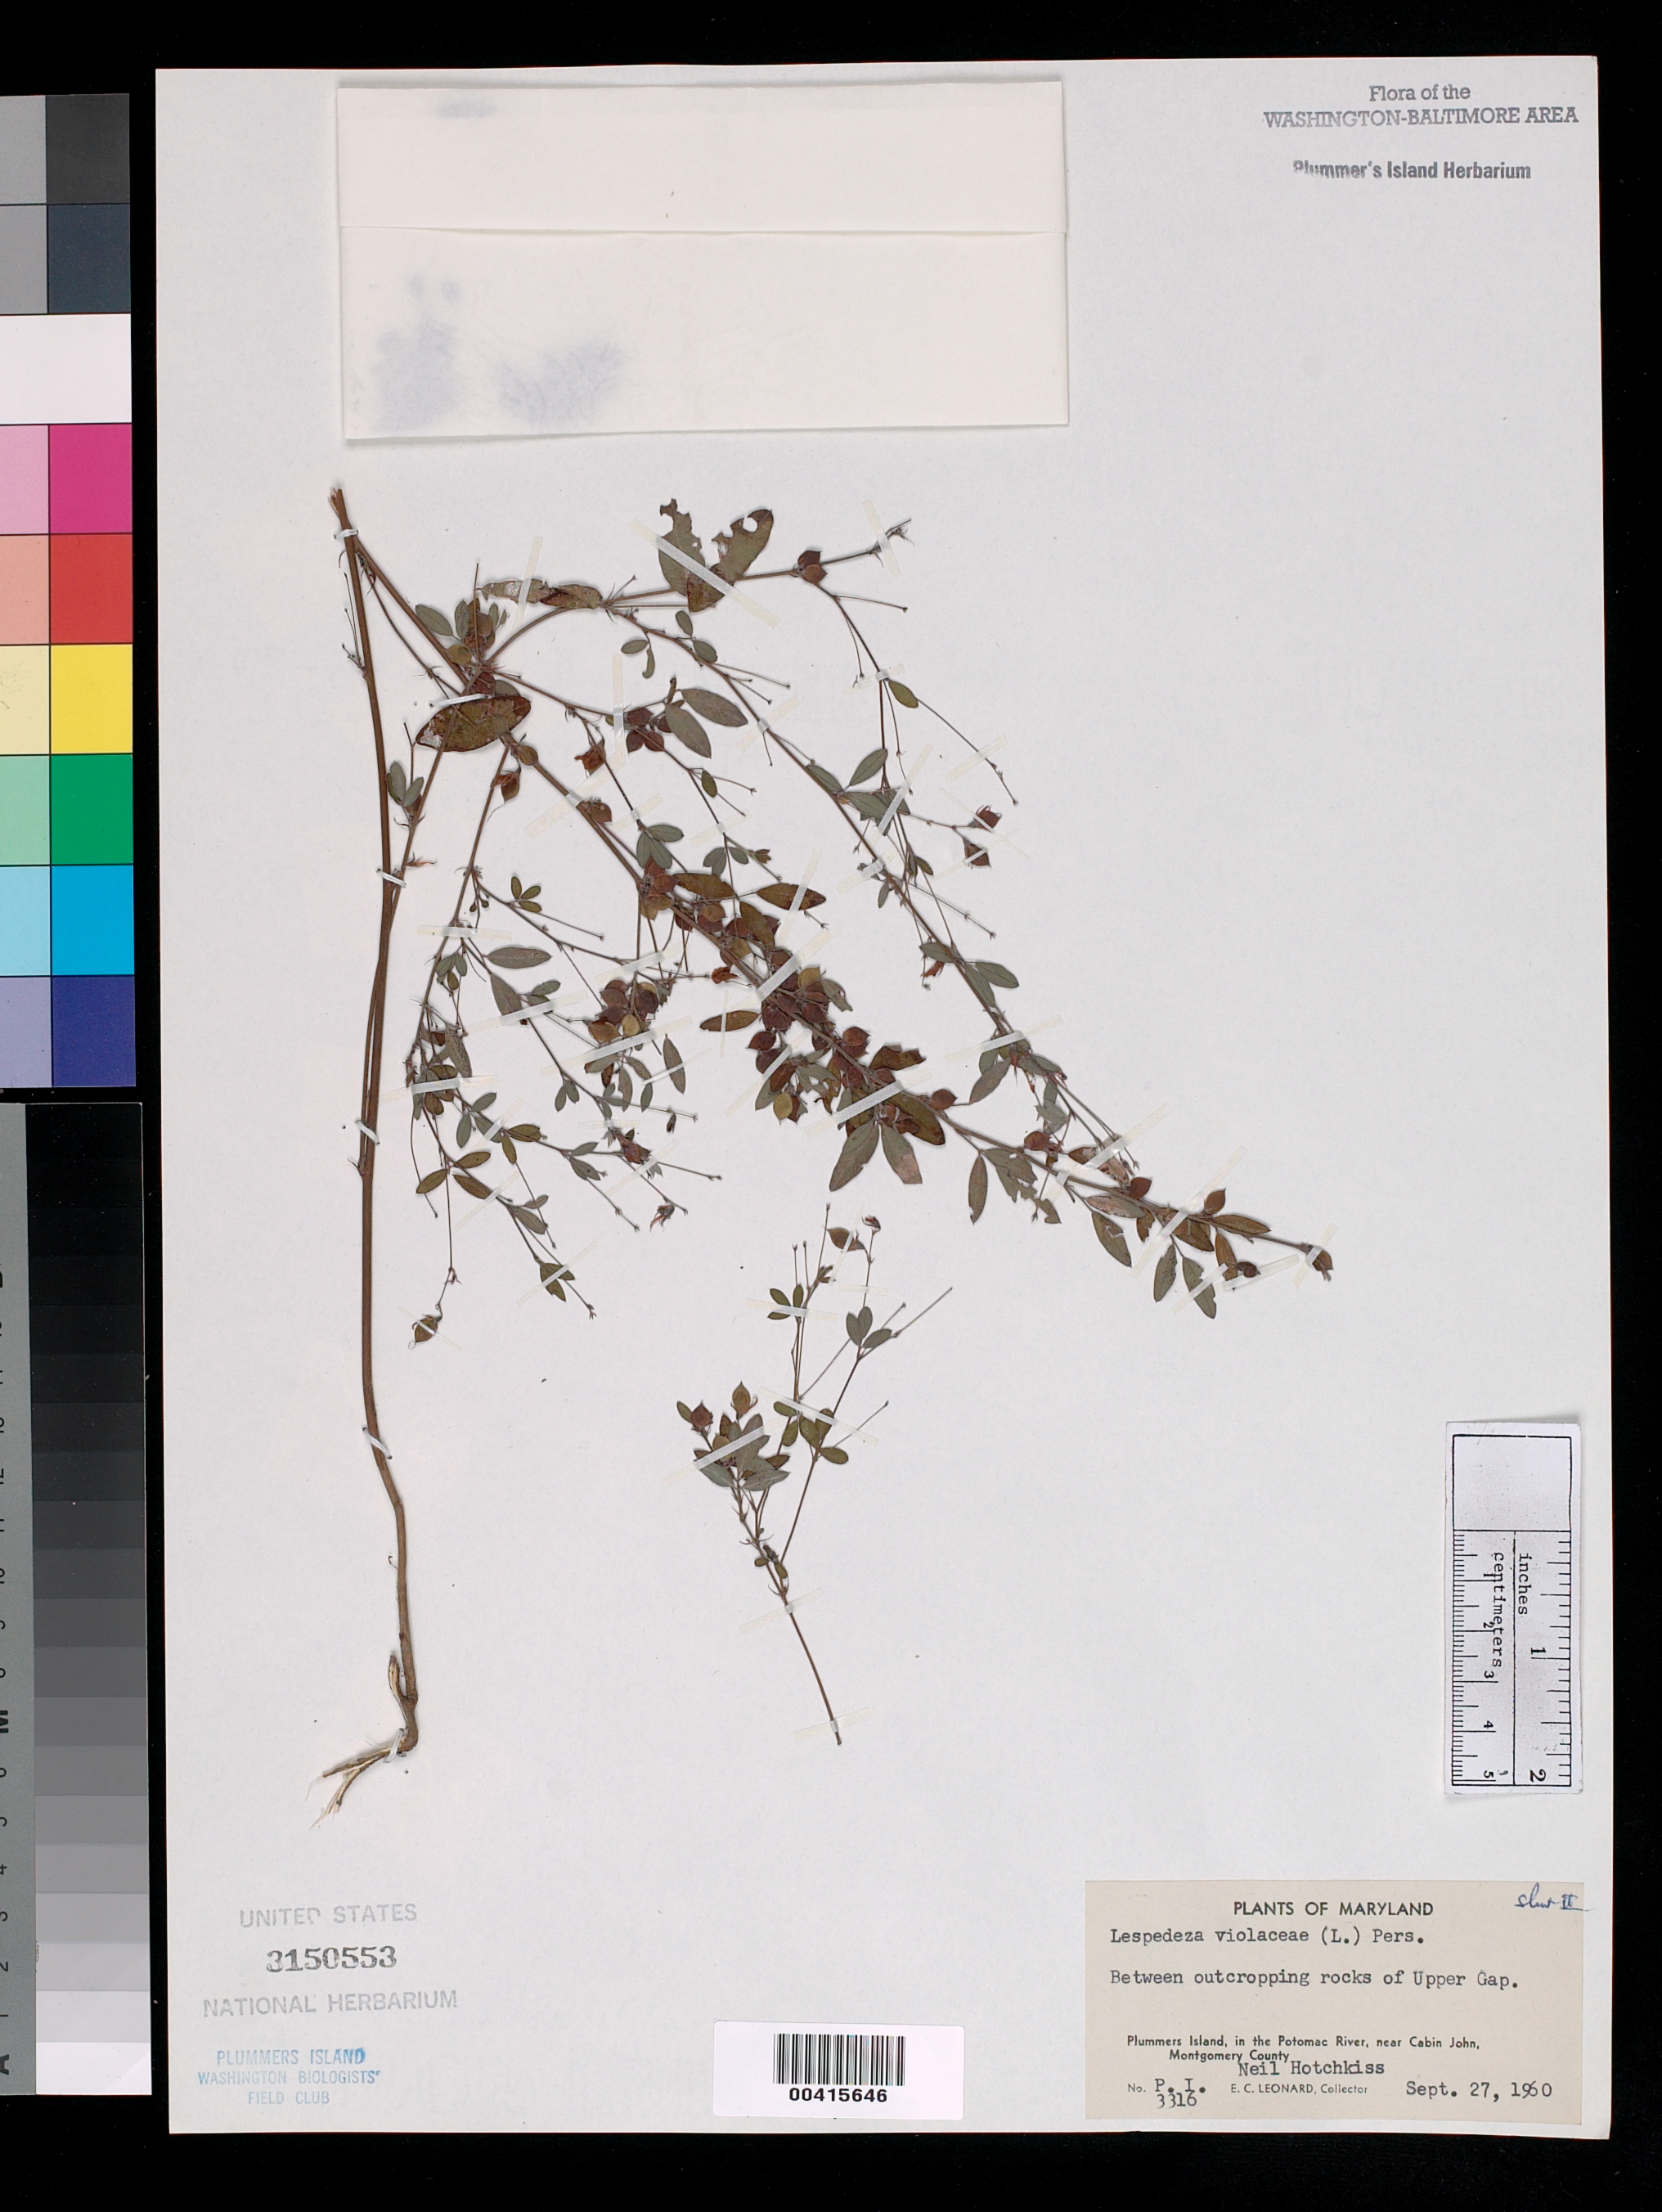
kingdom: Plantae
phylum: Tracheophyta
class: Magnoliopsida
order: Fabales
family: Fabaceae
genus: Lespedeza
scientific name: Lespedeza violacea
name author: (L.) Pers.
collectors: N. Hotchkiss & E. C. Leonard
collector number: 3316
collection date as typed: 27 Sep 1960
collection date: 1960-09-27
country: United States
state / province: Maryland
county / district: Montgomery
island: Plummers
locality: Plummer's Island, Upper Gap C. & O. Canal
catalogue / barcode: US 3150553